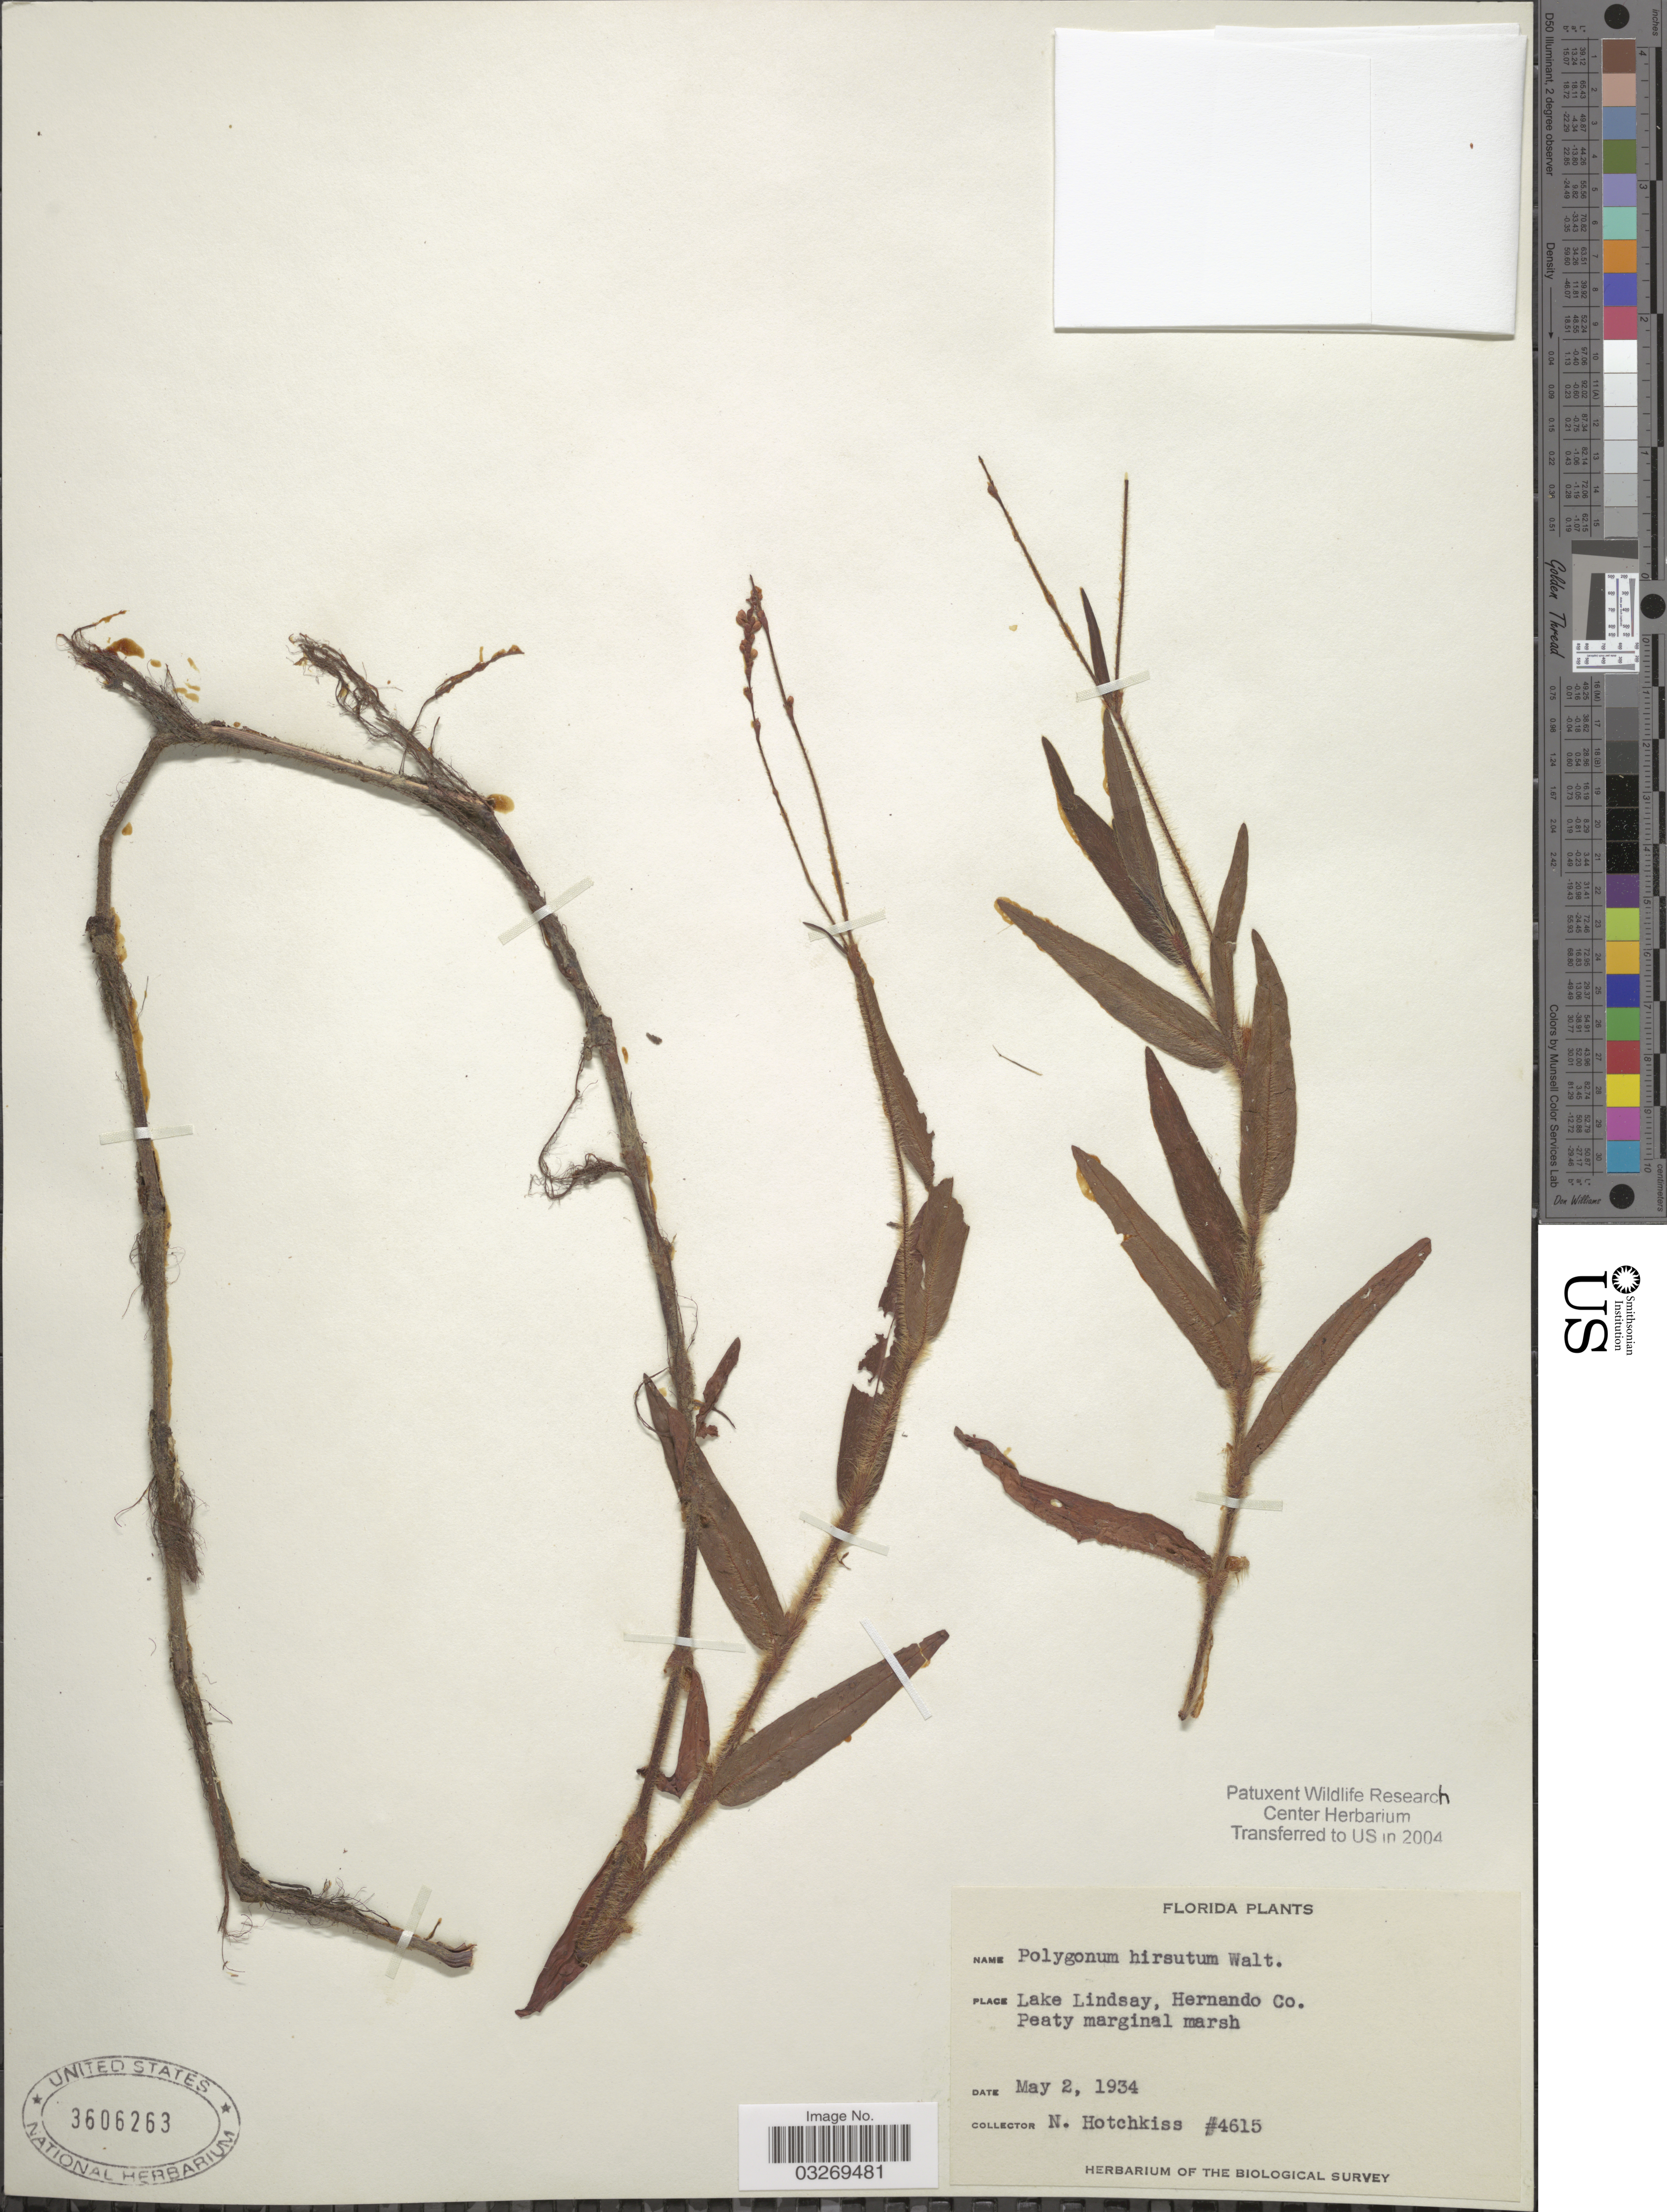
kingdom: Plantae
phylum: Tracheophyta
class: Magnoliopsida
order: Caryophyllales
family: Polygonaceae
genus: Persicaria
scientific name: Persicaria hirsuta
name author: (Walter) Small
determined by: Atha, D. E.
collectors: N. Hotchkiss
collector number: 4615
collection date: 1934-05-02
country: United States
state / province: Florida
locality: Lake Lindsay, Hernando Co.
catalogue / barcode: US 3606263